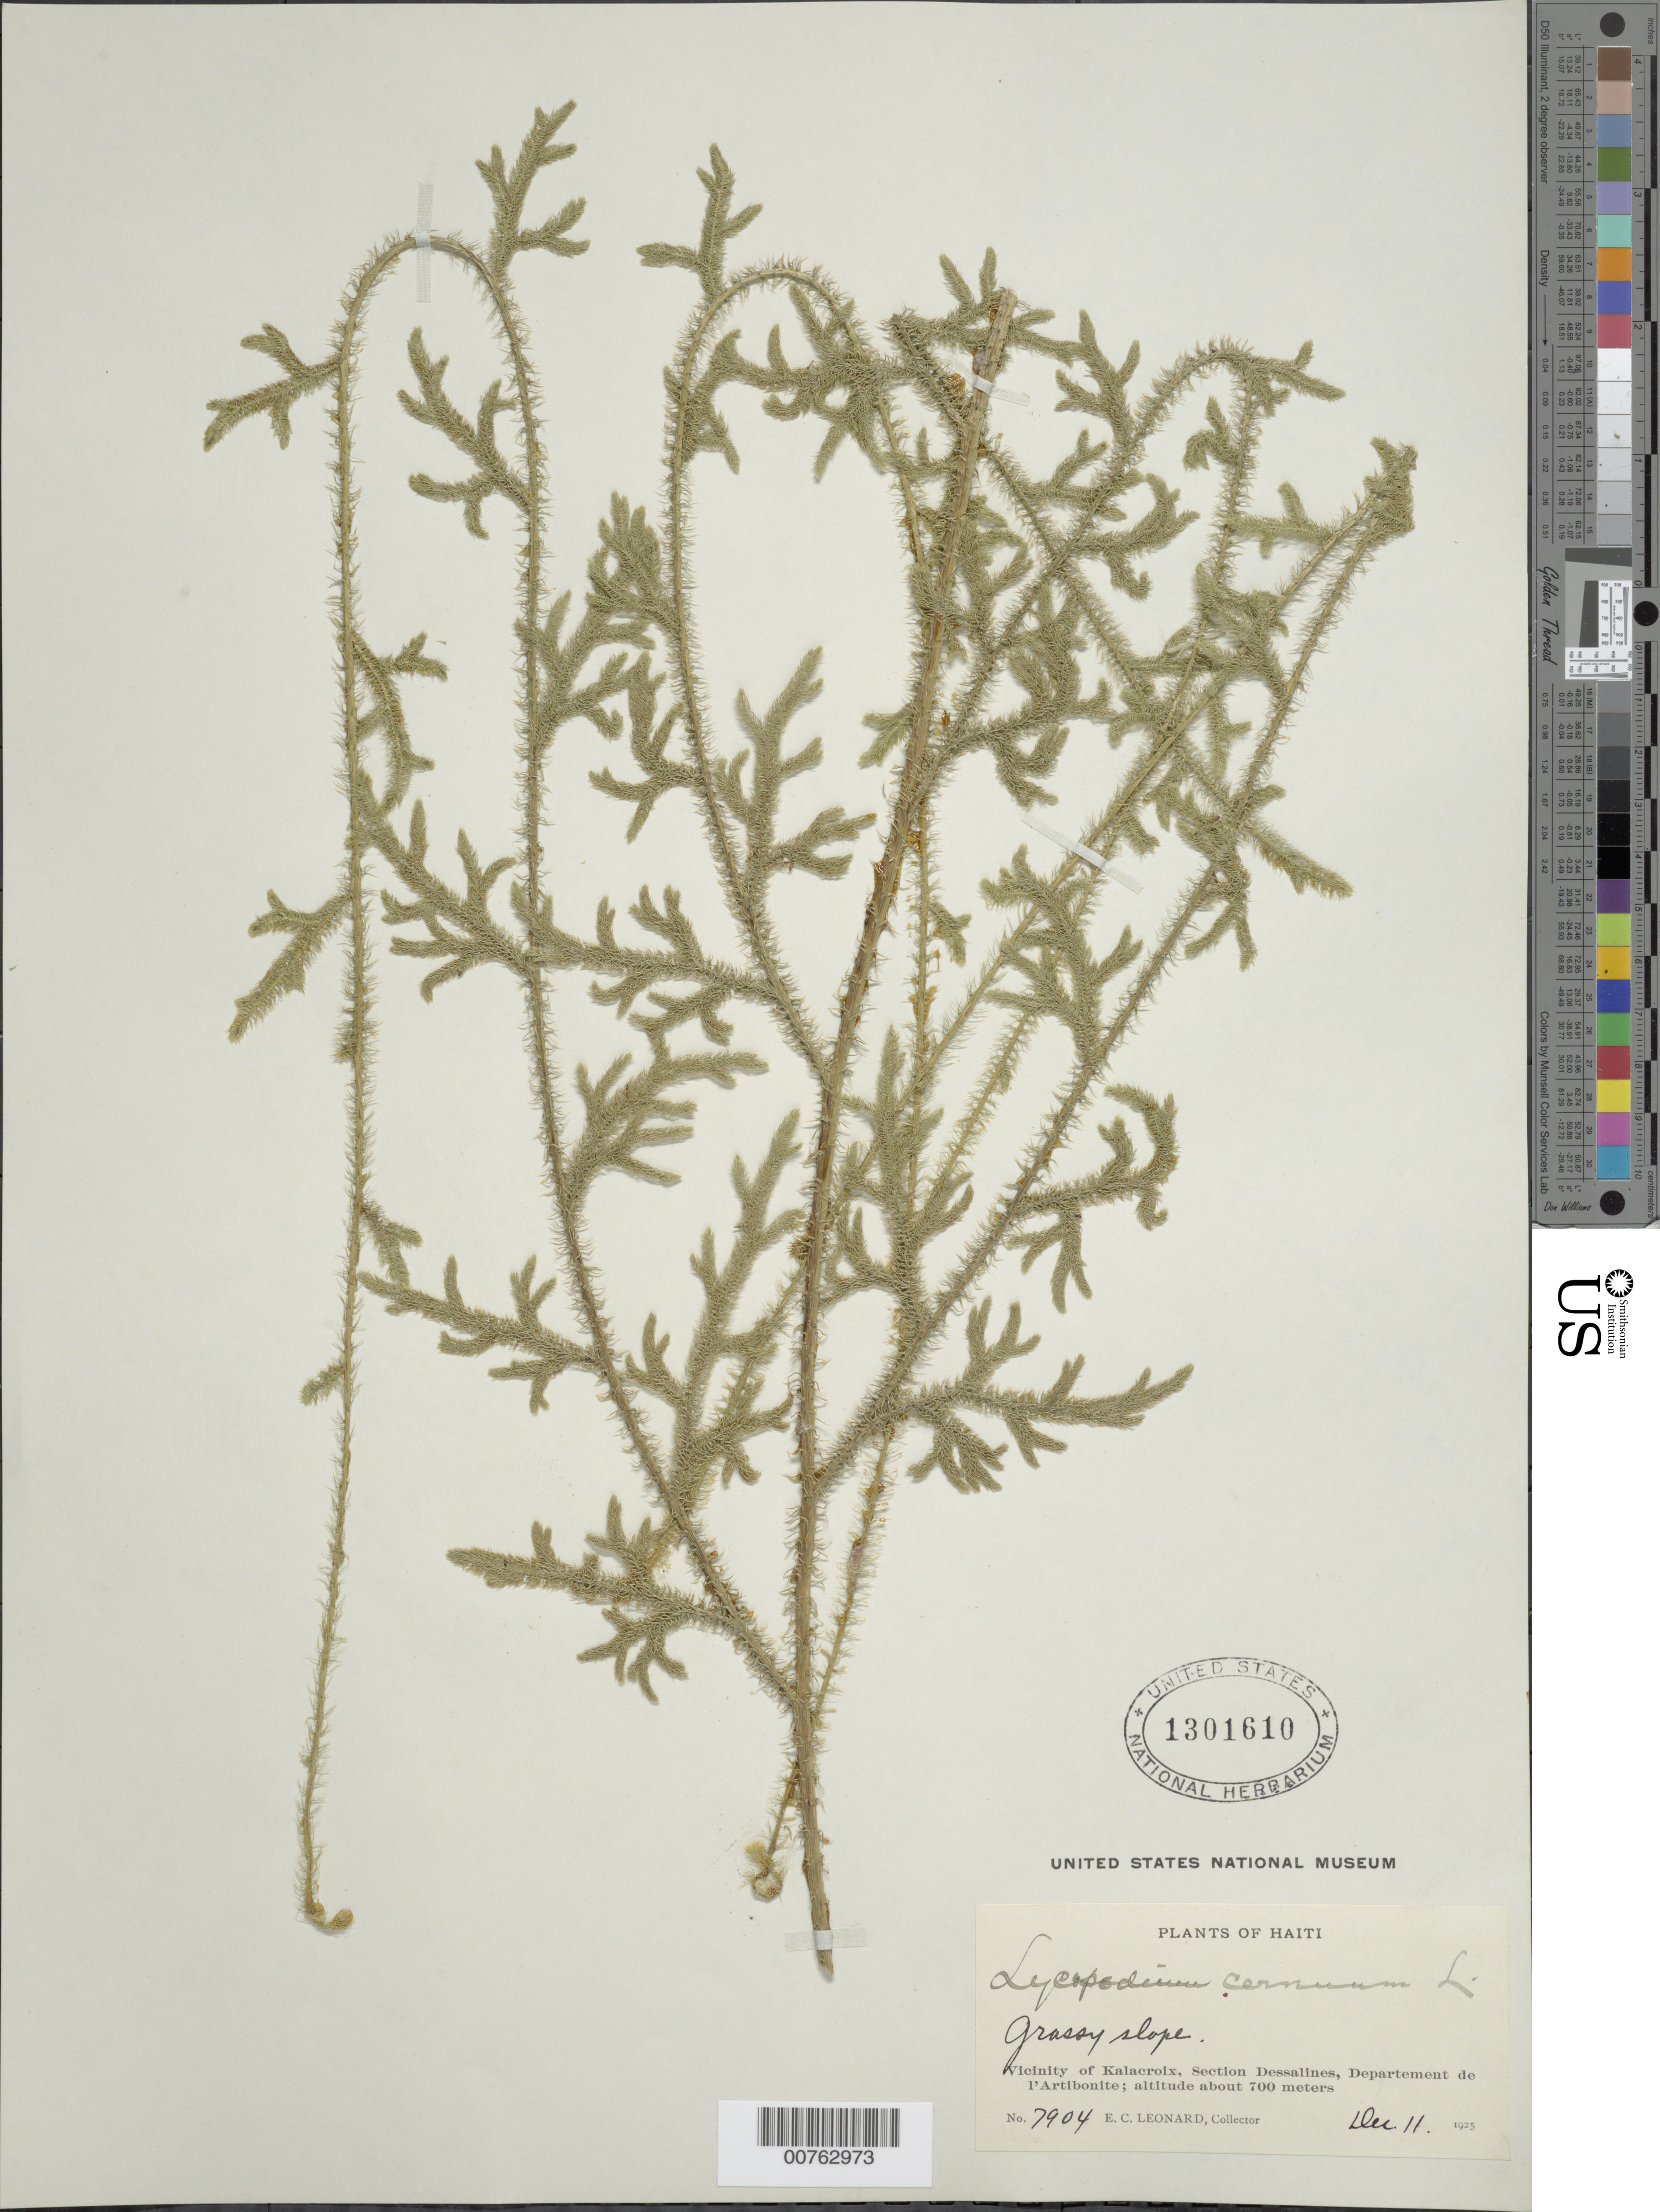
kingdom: Plantae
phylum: Tracheophyta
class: Lycopodiopsida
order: Lycopodiales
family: Lycopodiaceae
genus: Palhinhaea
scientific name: Palhinhaea cernua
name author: (L.) Vasc. & Franco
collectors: E. C. Leonard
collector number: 7904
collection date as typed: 11 Dec 1925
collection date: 1925-12-11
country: Haiti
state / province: Artibonite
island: Hispaniola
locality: Vicinity of Kalacroix, Section Dessalines, Department de l'Artibonite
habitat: Grassy slope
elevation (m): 700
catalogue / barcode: US 1301610